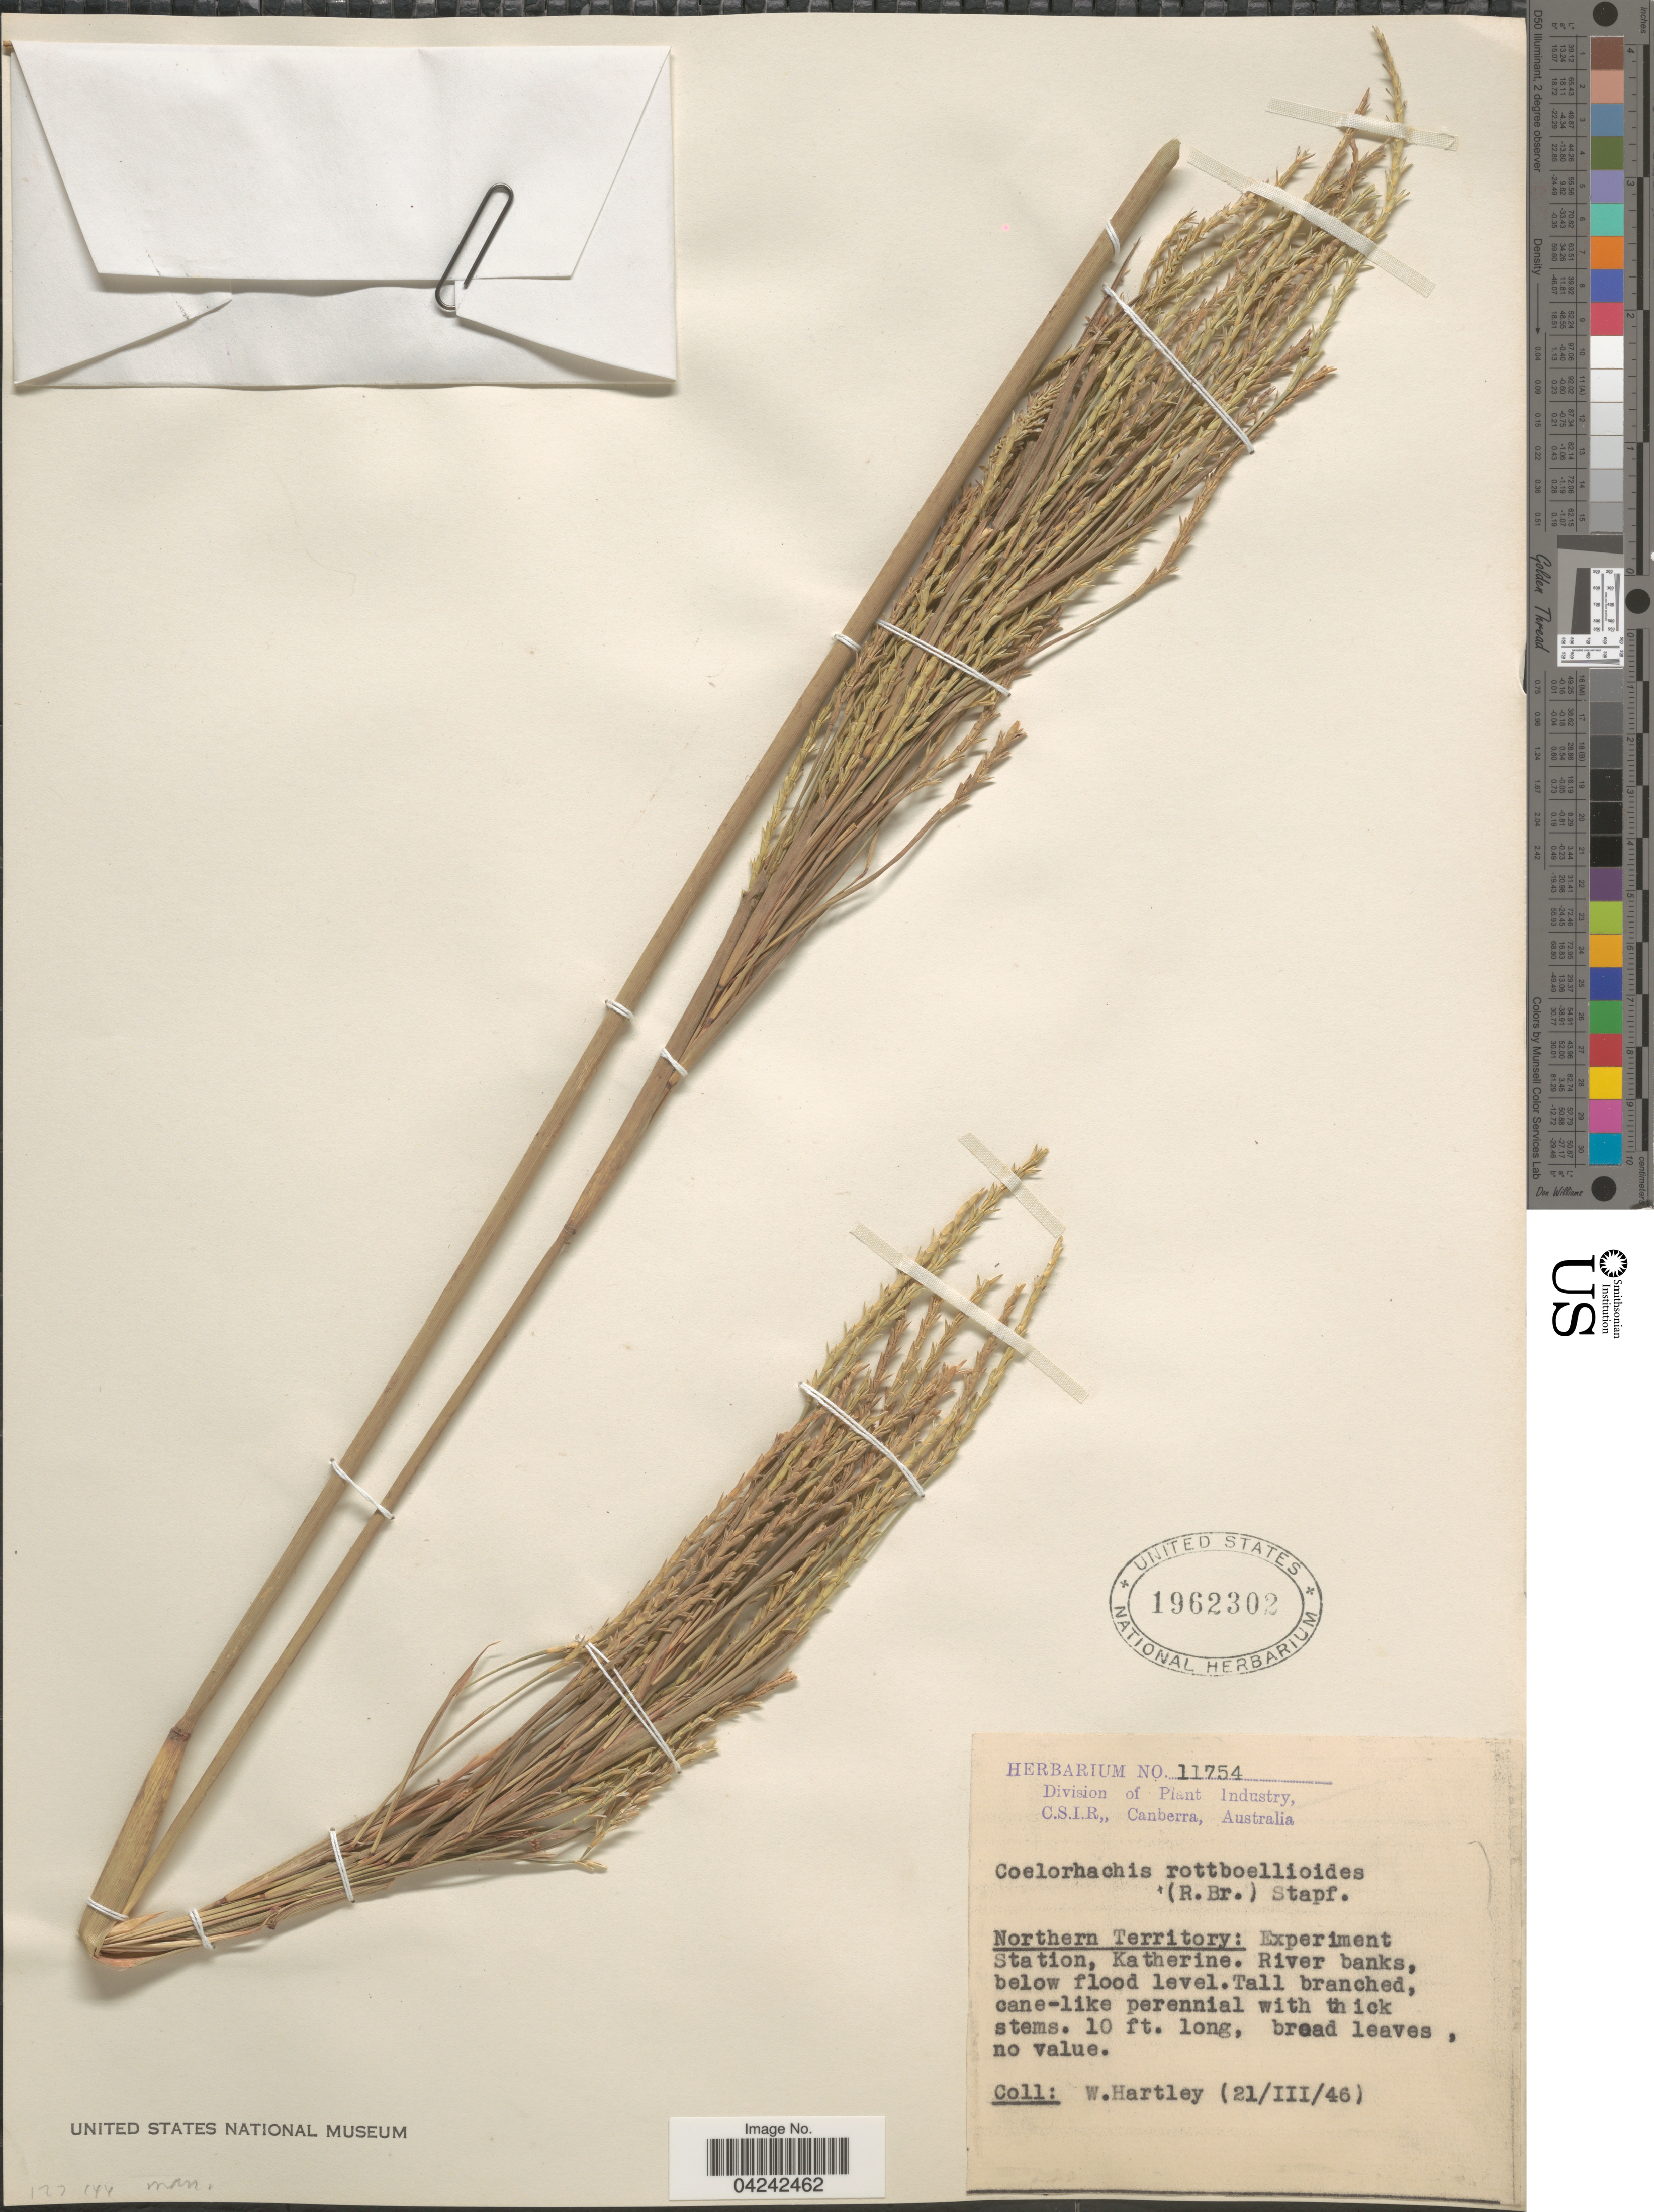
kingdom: Plantae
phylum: Tracheophyta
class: Liliopsida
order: Poales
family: Poaceae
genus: Rottboellia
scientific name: Rottboellia rottboellioides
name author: (R. Br.) Druce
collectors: W. Hartley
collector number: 11754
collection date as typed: Transcribed d/m/y: 21/3/46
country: Australia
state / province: Northern Territory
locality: Experiment Station, Katherine.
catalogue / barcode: US 1962302